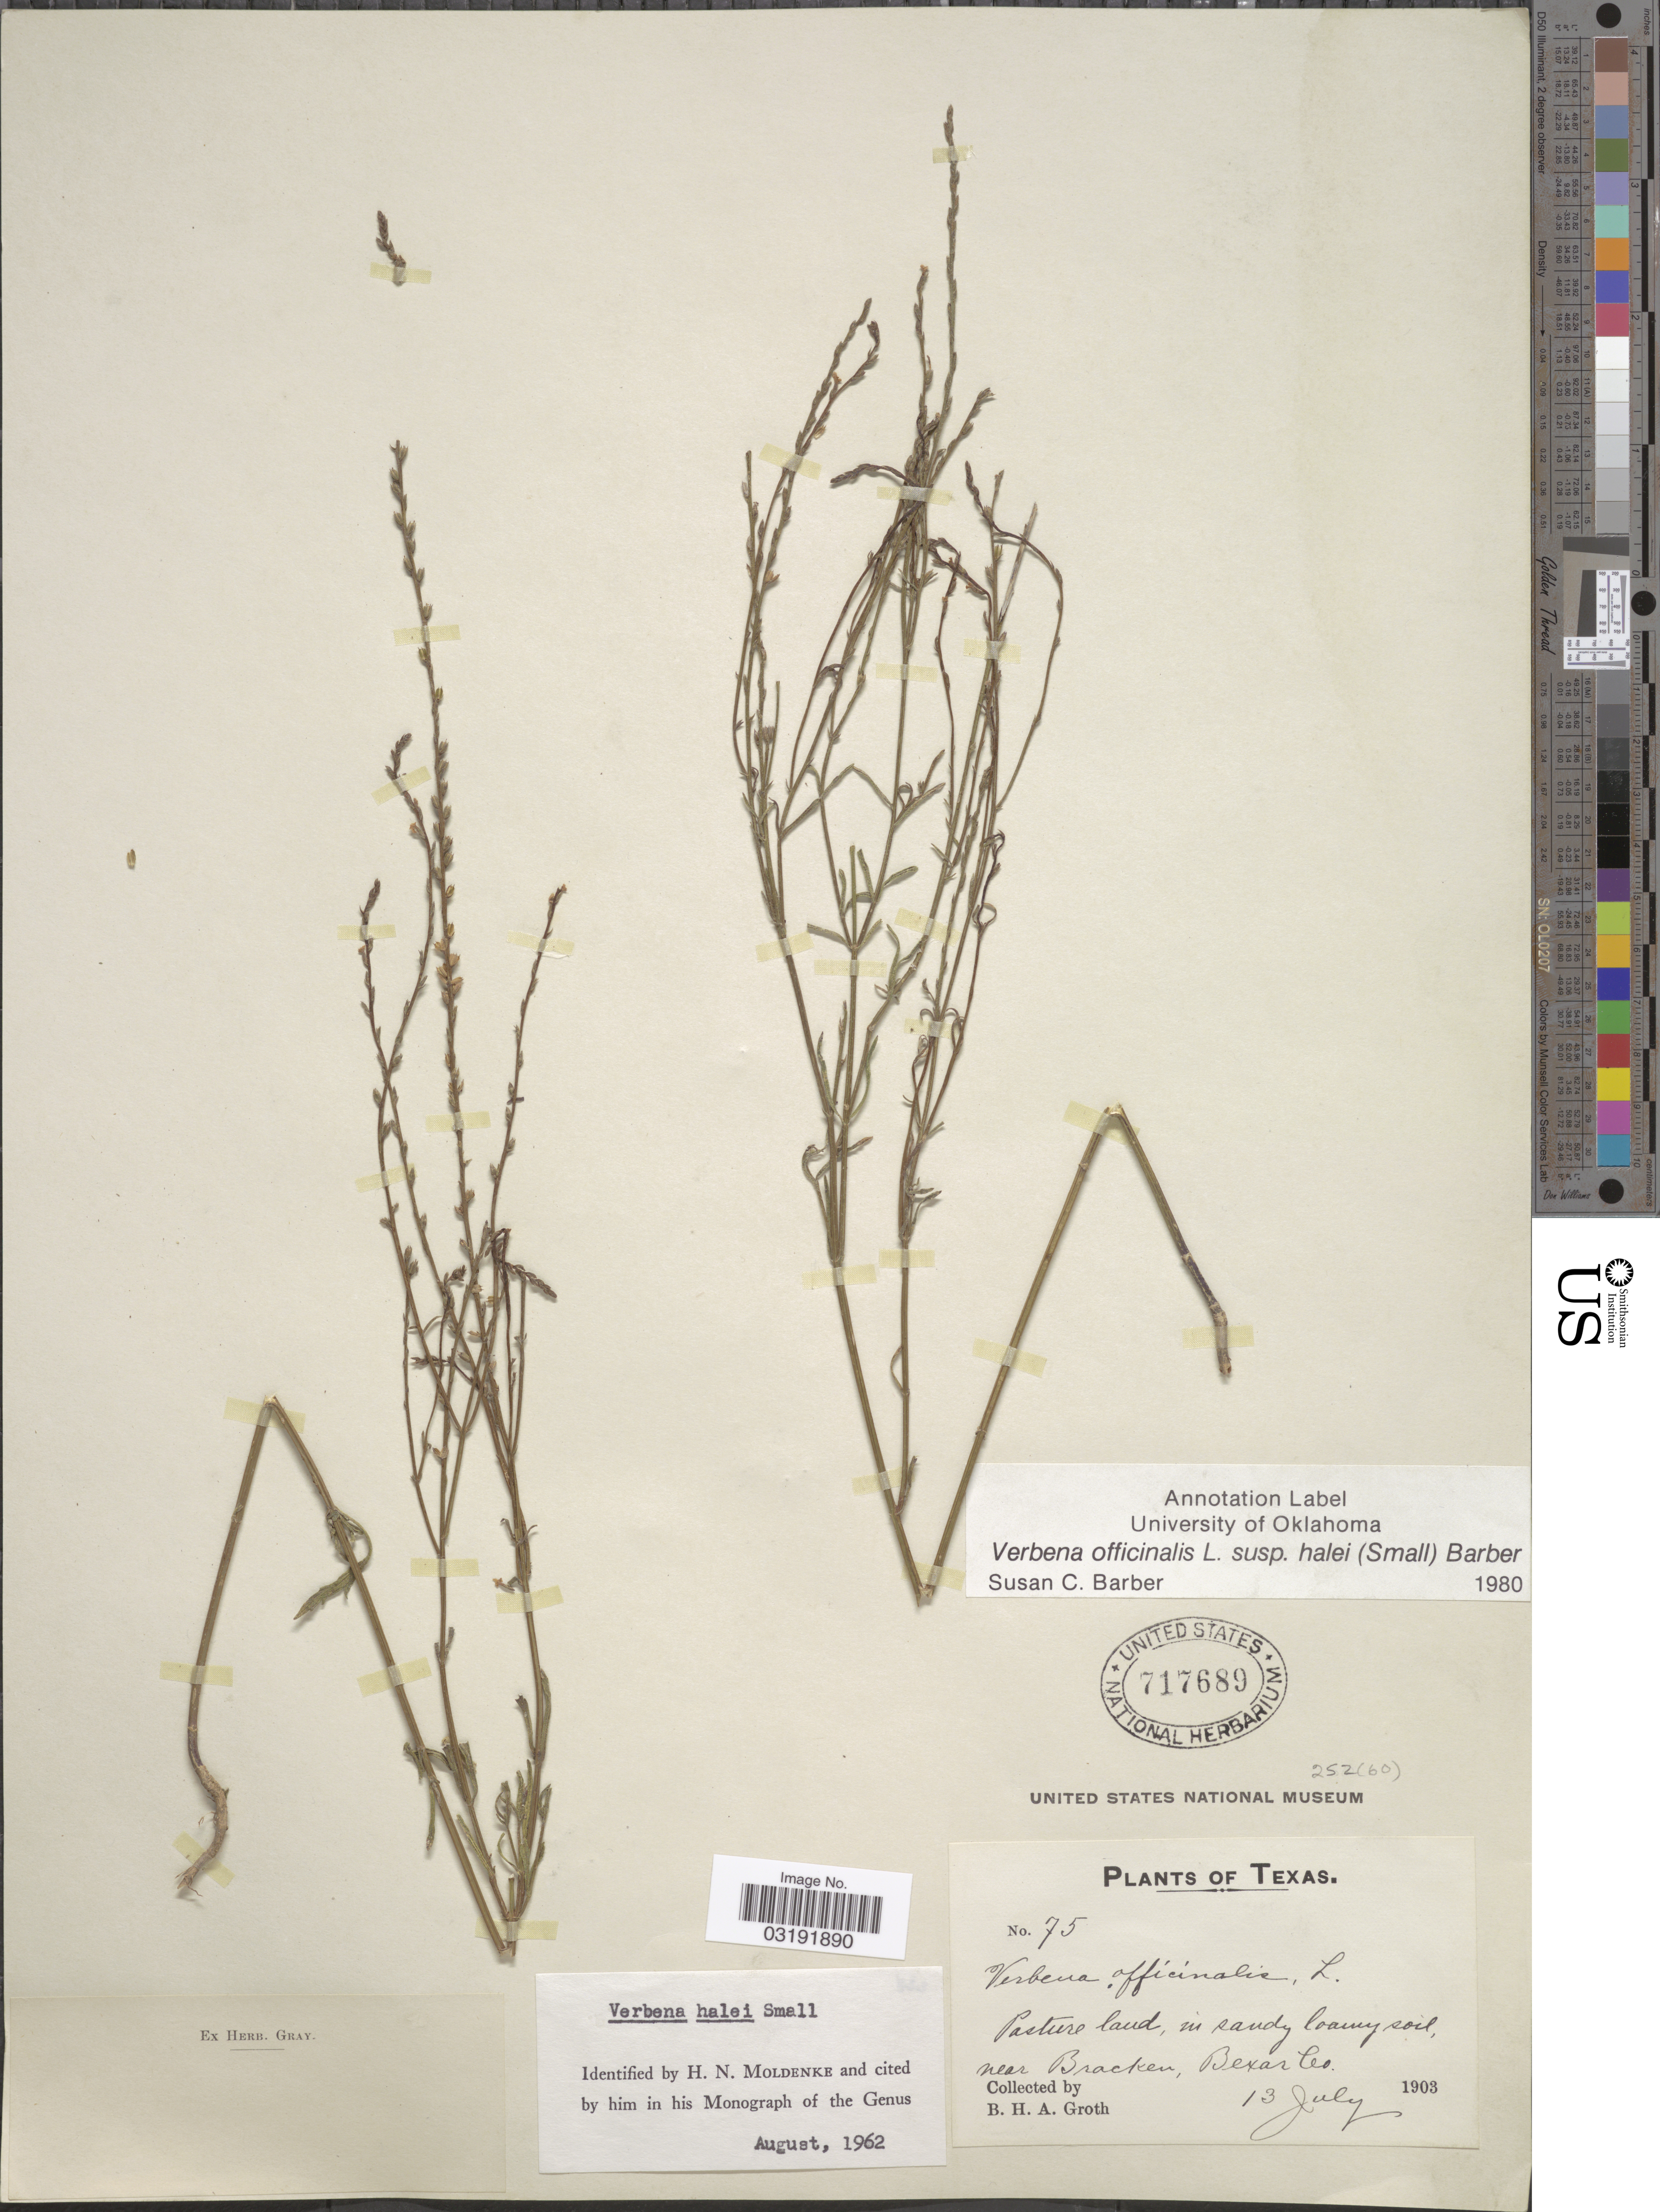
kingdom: Plantae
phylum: Tracheophyta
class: Magnoliopsida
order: Lamiales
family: Verbenaceae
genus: Verbena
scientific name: Verbena officinalis subsp. halei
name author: L.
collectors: B. Groth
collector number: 75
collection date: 1903-07-13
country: United States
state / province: Texas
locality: Pasture landm in sandy loamy soil, near Bracken, Bexar Co.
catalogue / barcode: US 717689